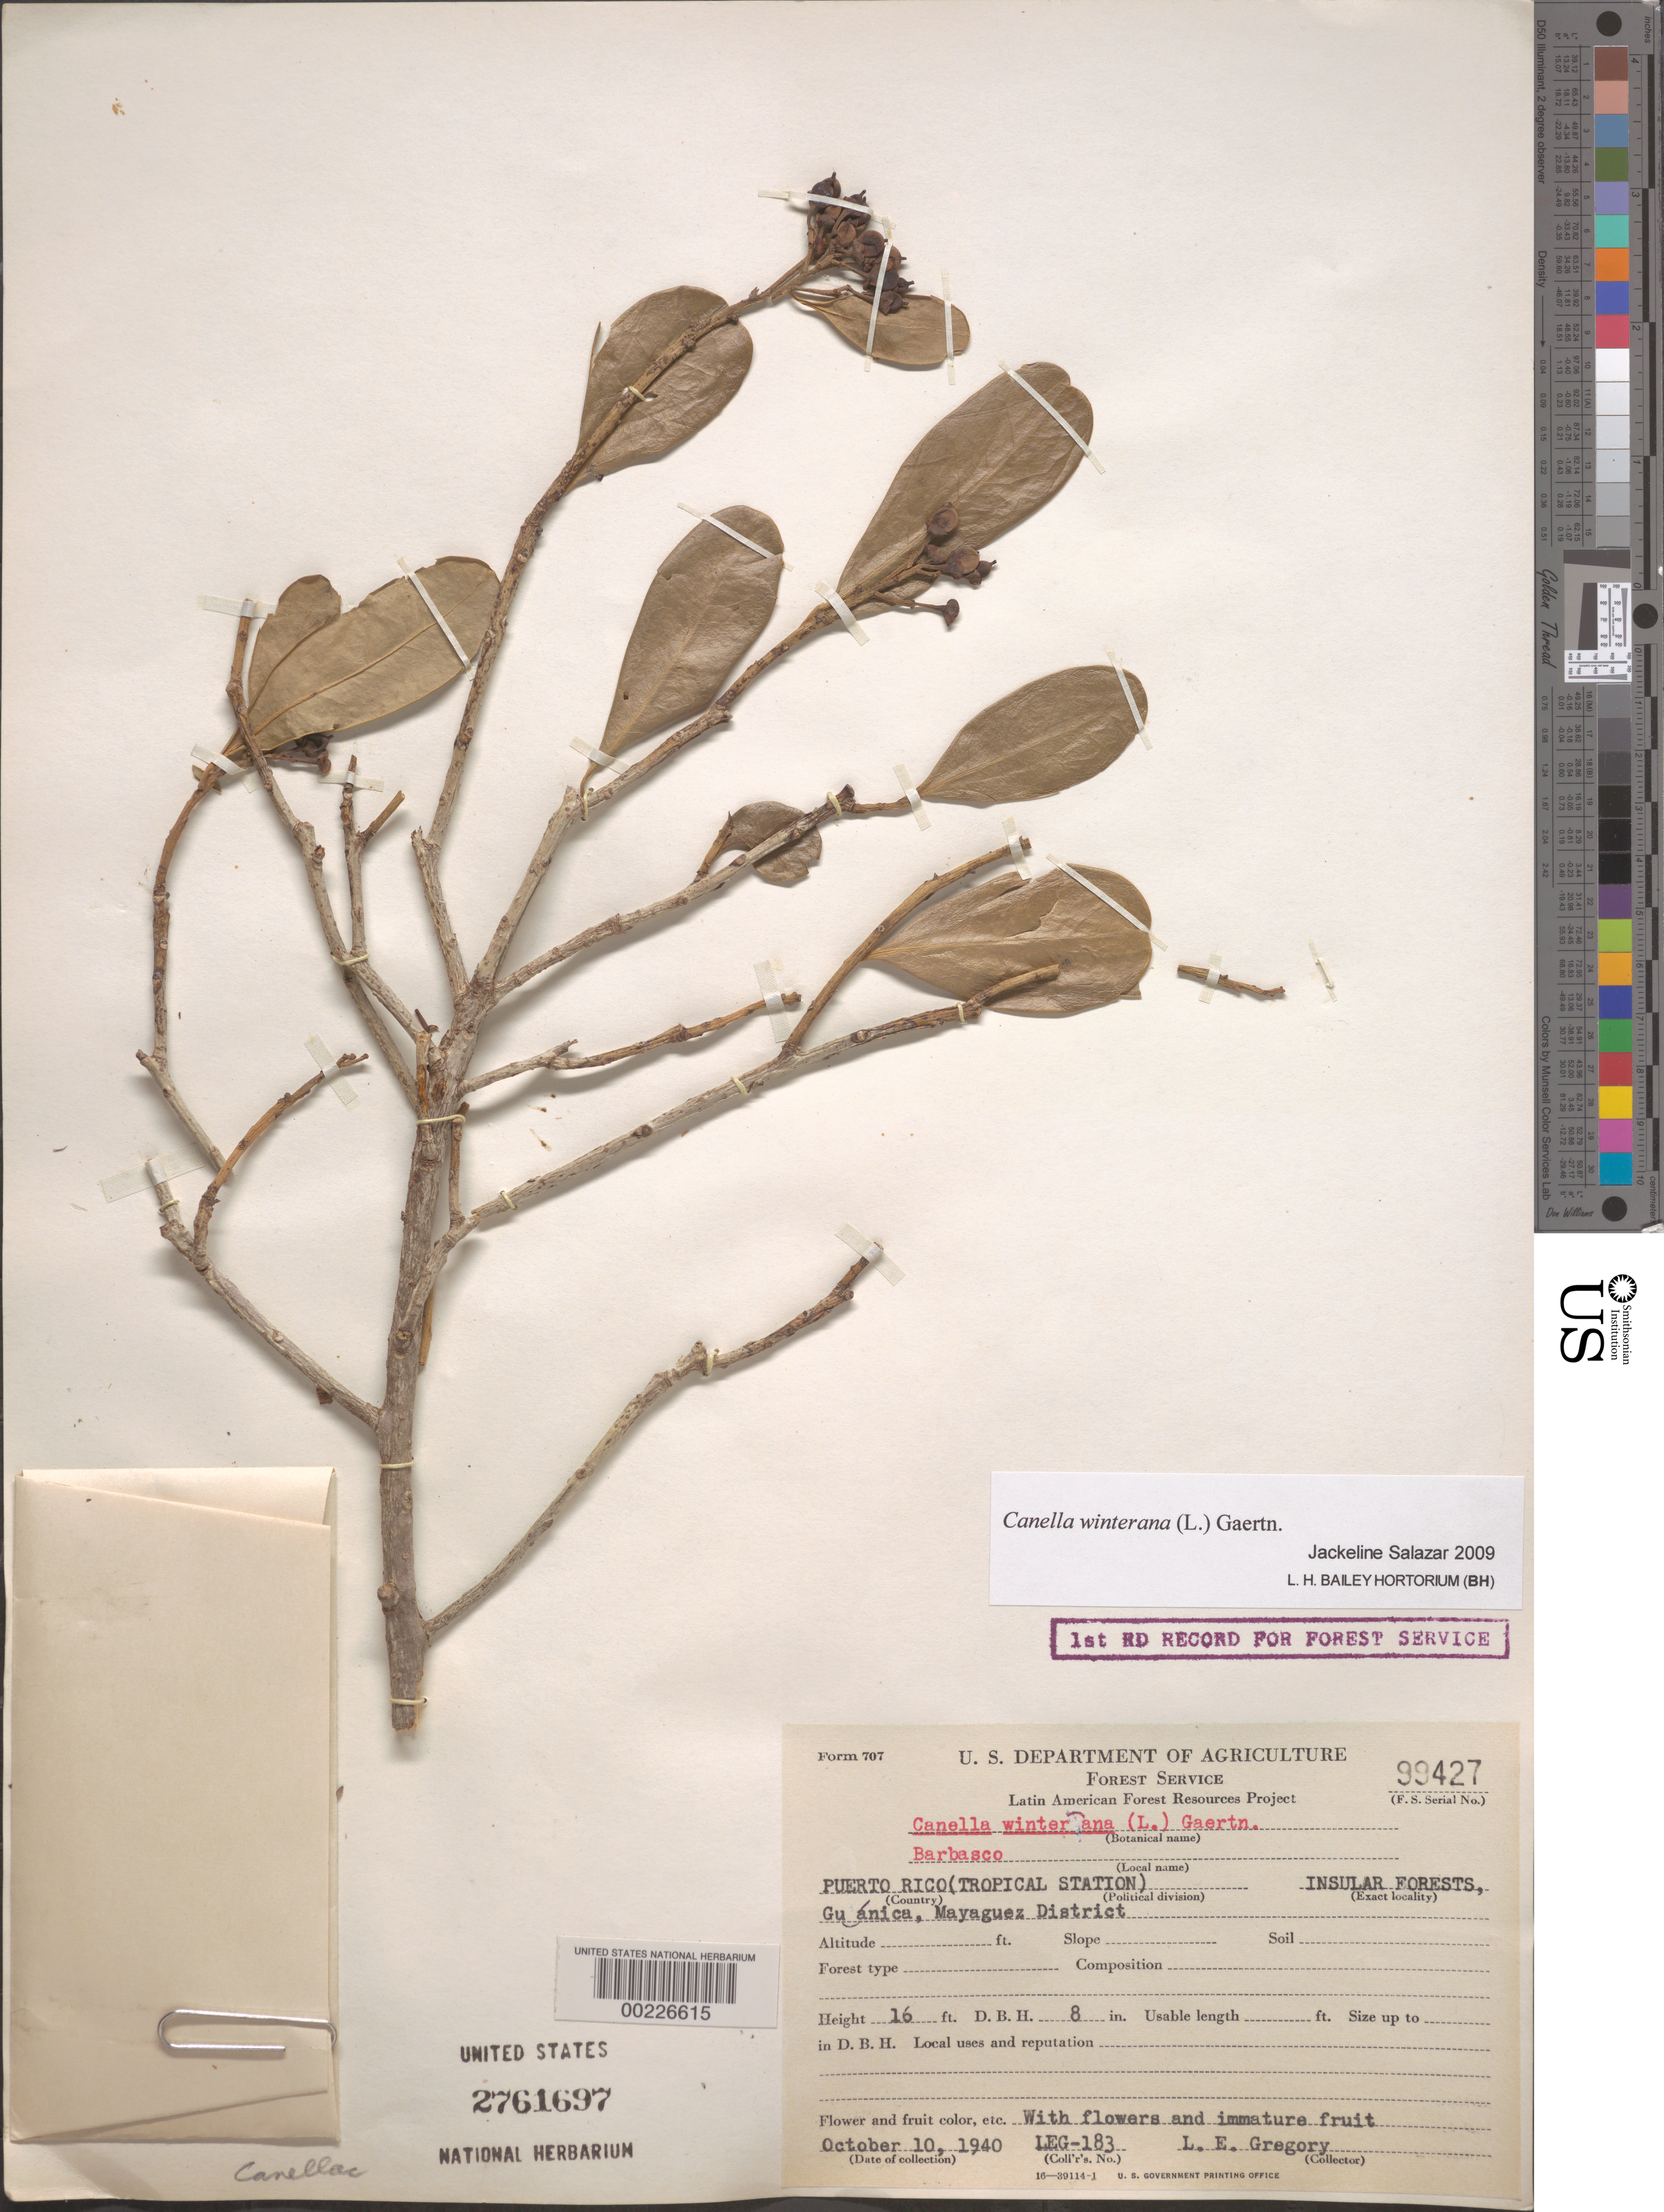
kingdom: Plantae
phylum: Tracheophyta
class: Magnoliopsida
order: Canellales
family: Canellaceae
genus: Canella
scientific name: Canella winterana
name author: (L.) Gaertn.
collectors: L. E. Gregory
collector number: LEG-183 / 99427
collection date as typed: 10 Oct 1940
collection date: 1940-10-10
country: Puerto Rico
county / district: Mayaguez Dist.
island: Greater Antilles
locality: Guanica; insular forests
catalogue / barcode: US 2761697